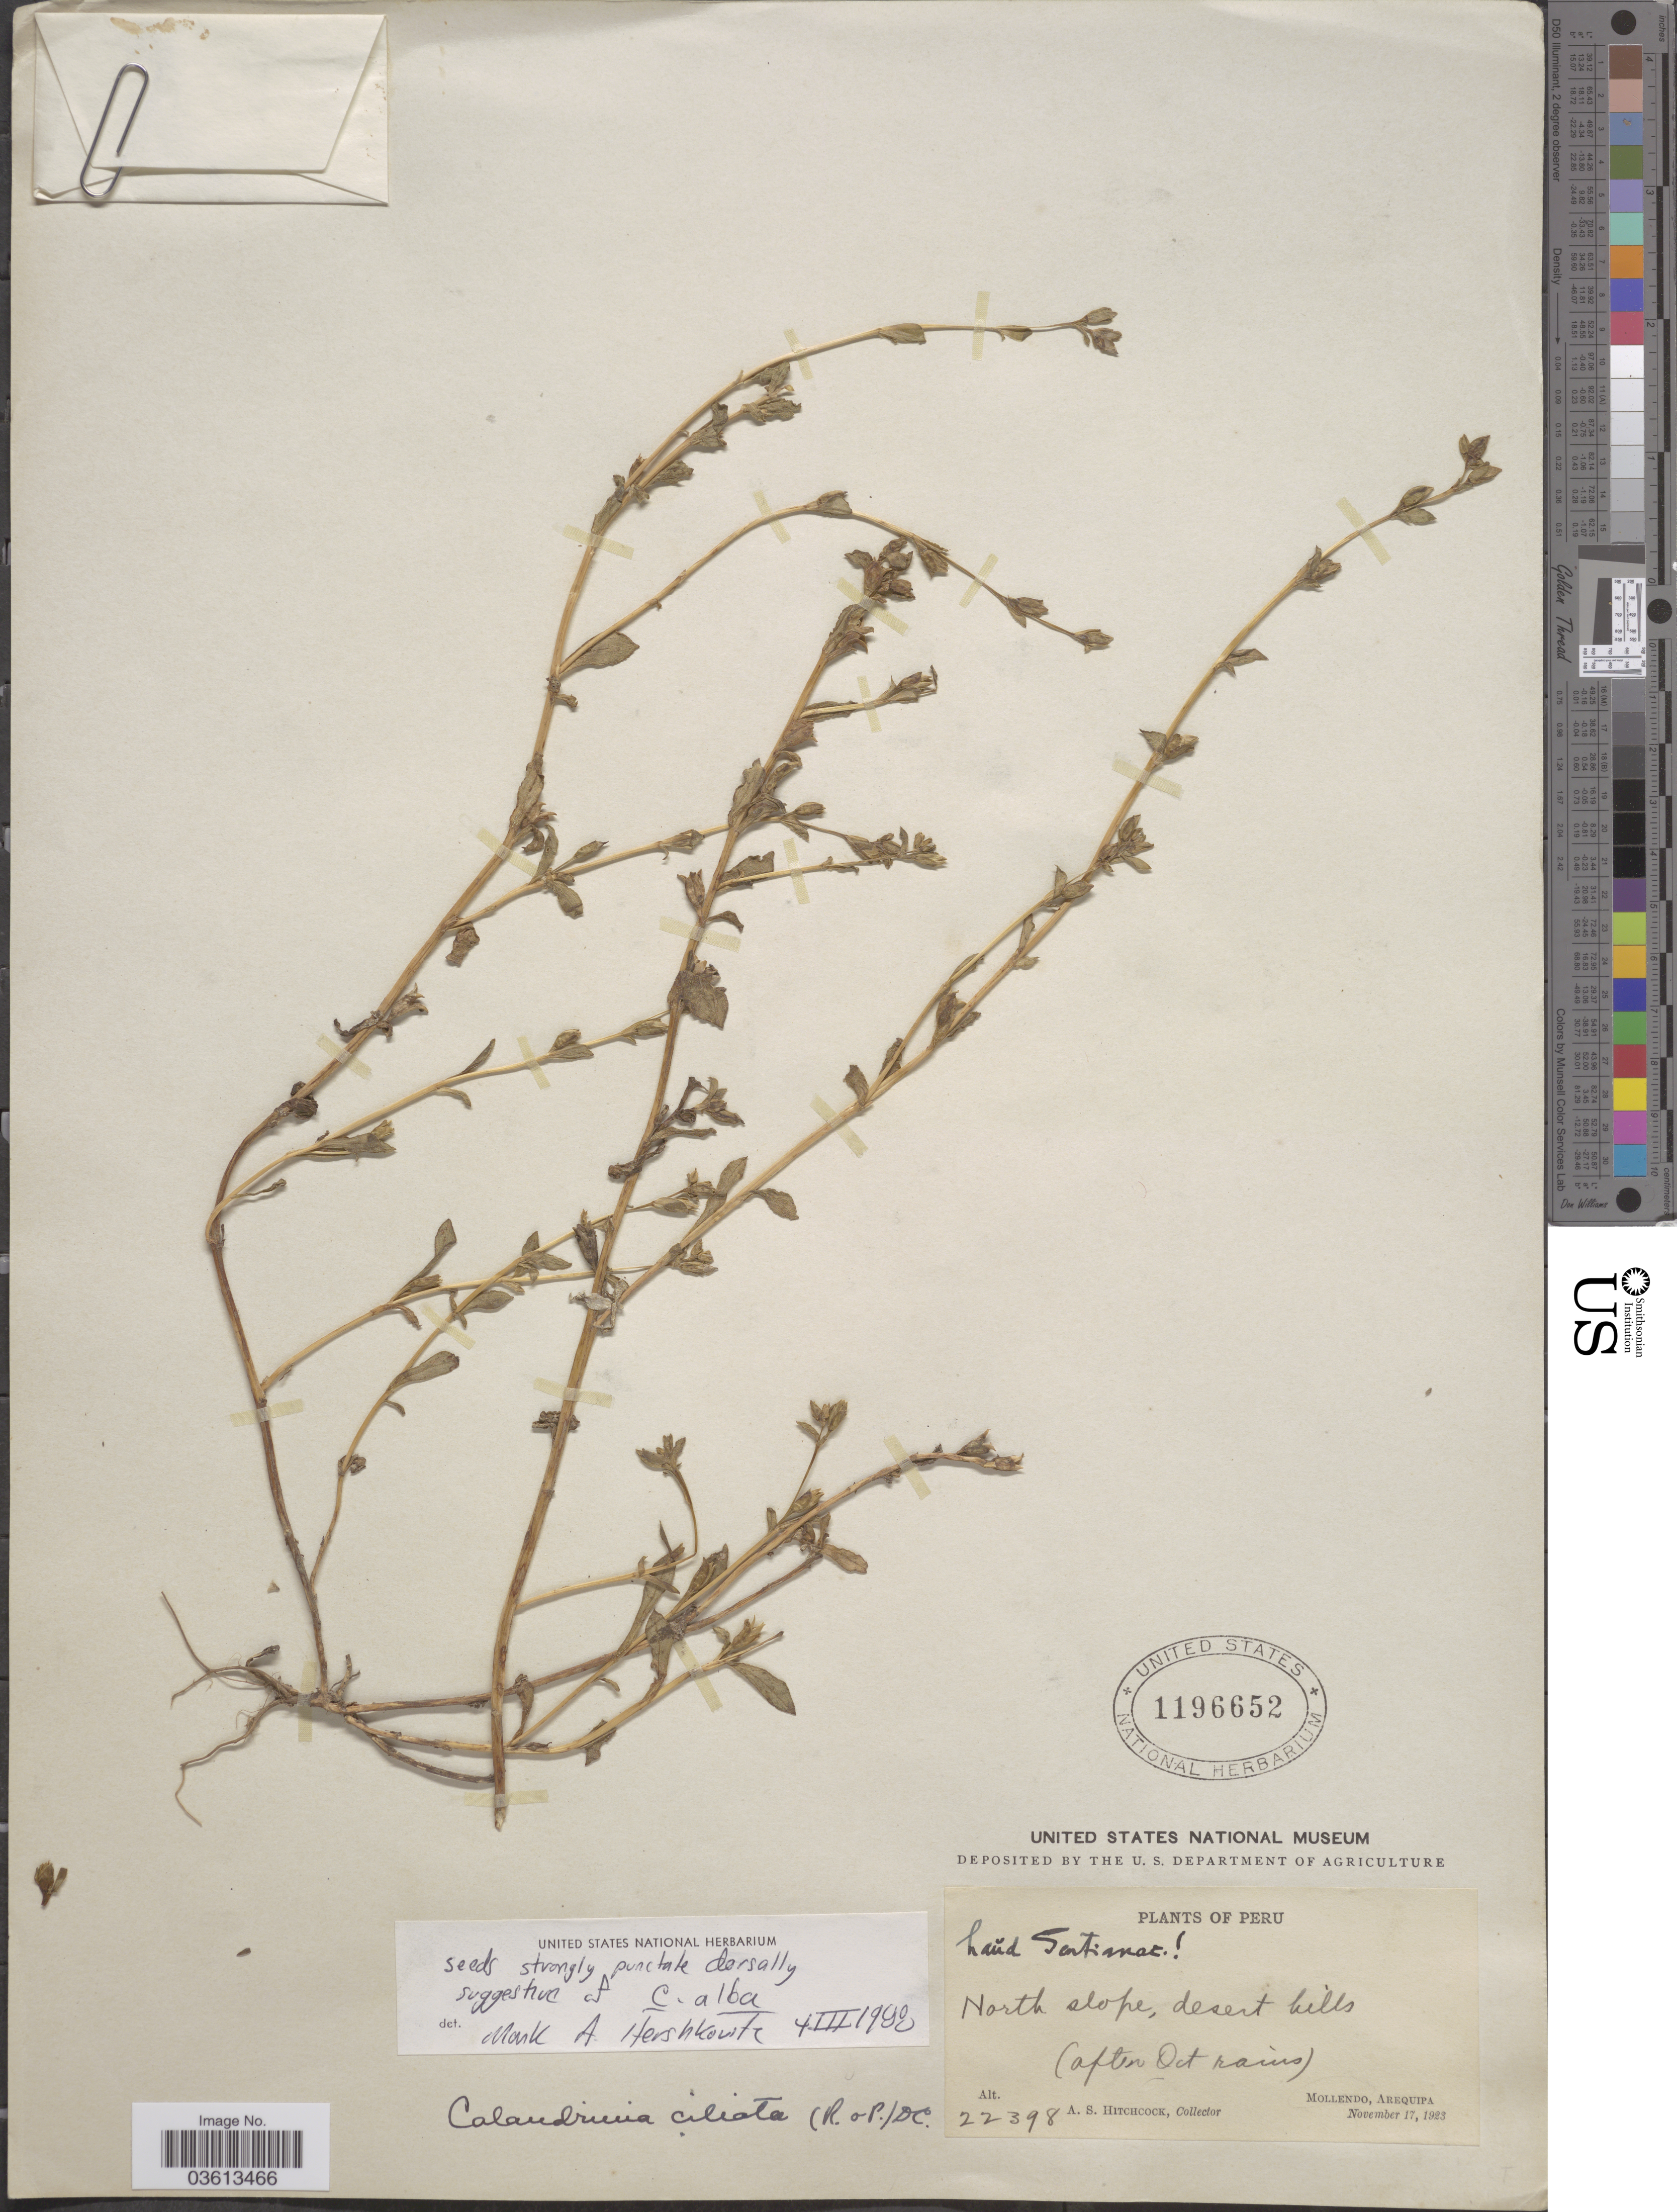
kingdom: Plantae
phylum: Tracheophyta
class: Magnoliopsida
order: Caryophyllales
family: Montiaceae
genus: Calandrinia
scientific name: Calandrinia ciliata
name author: (Ruiz & Pav.) DC.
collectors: A. S. Hitchcock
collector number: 22398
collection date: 1923-11-17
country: Peru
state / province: Arequipa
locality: North slope, desert hills. Mollendo.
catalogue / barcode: US 1196652